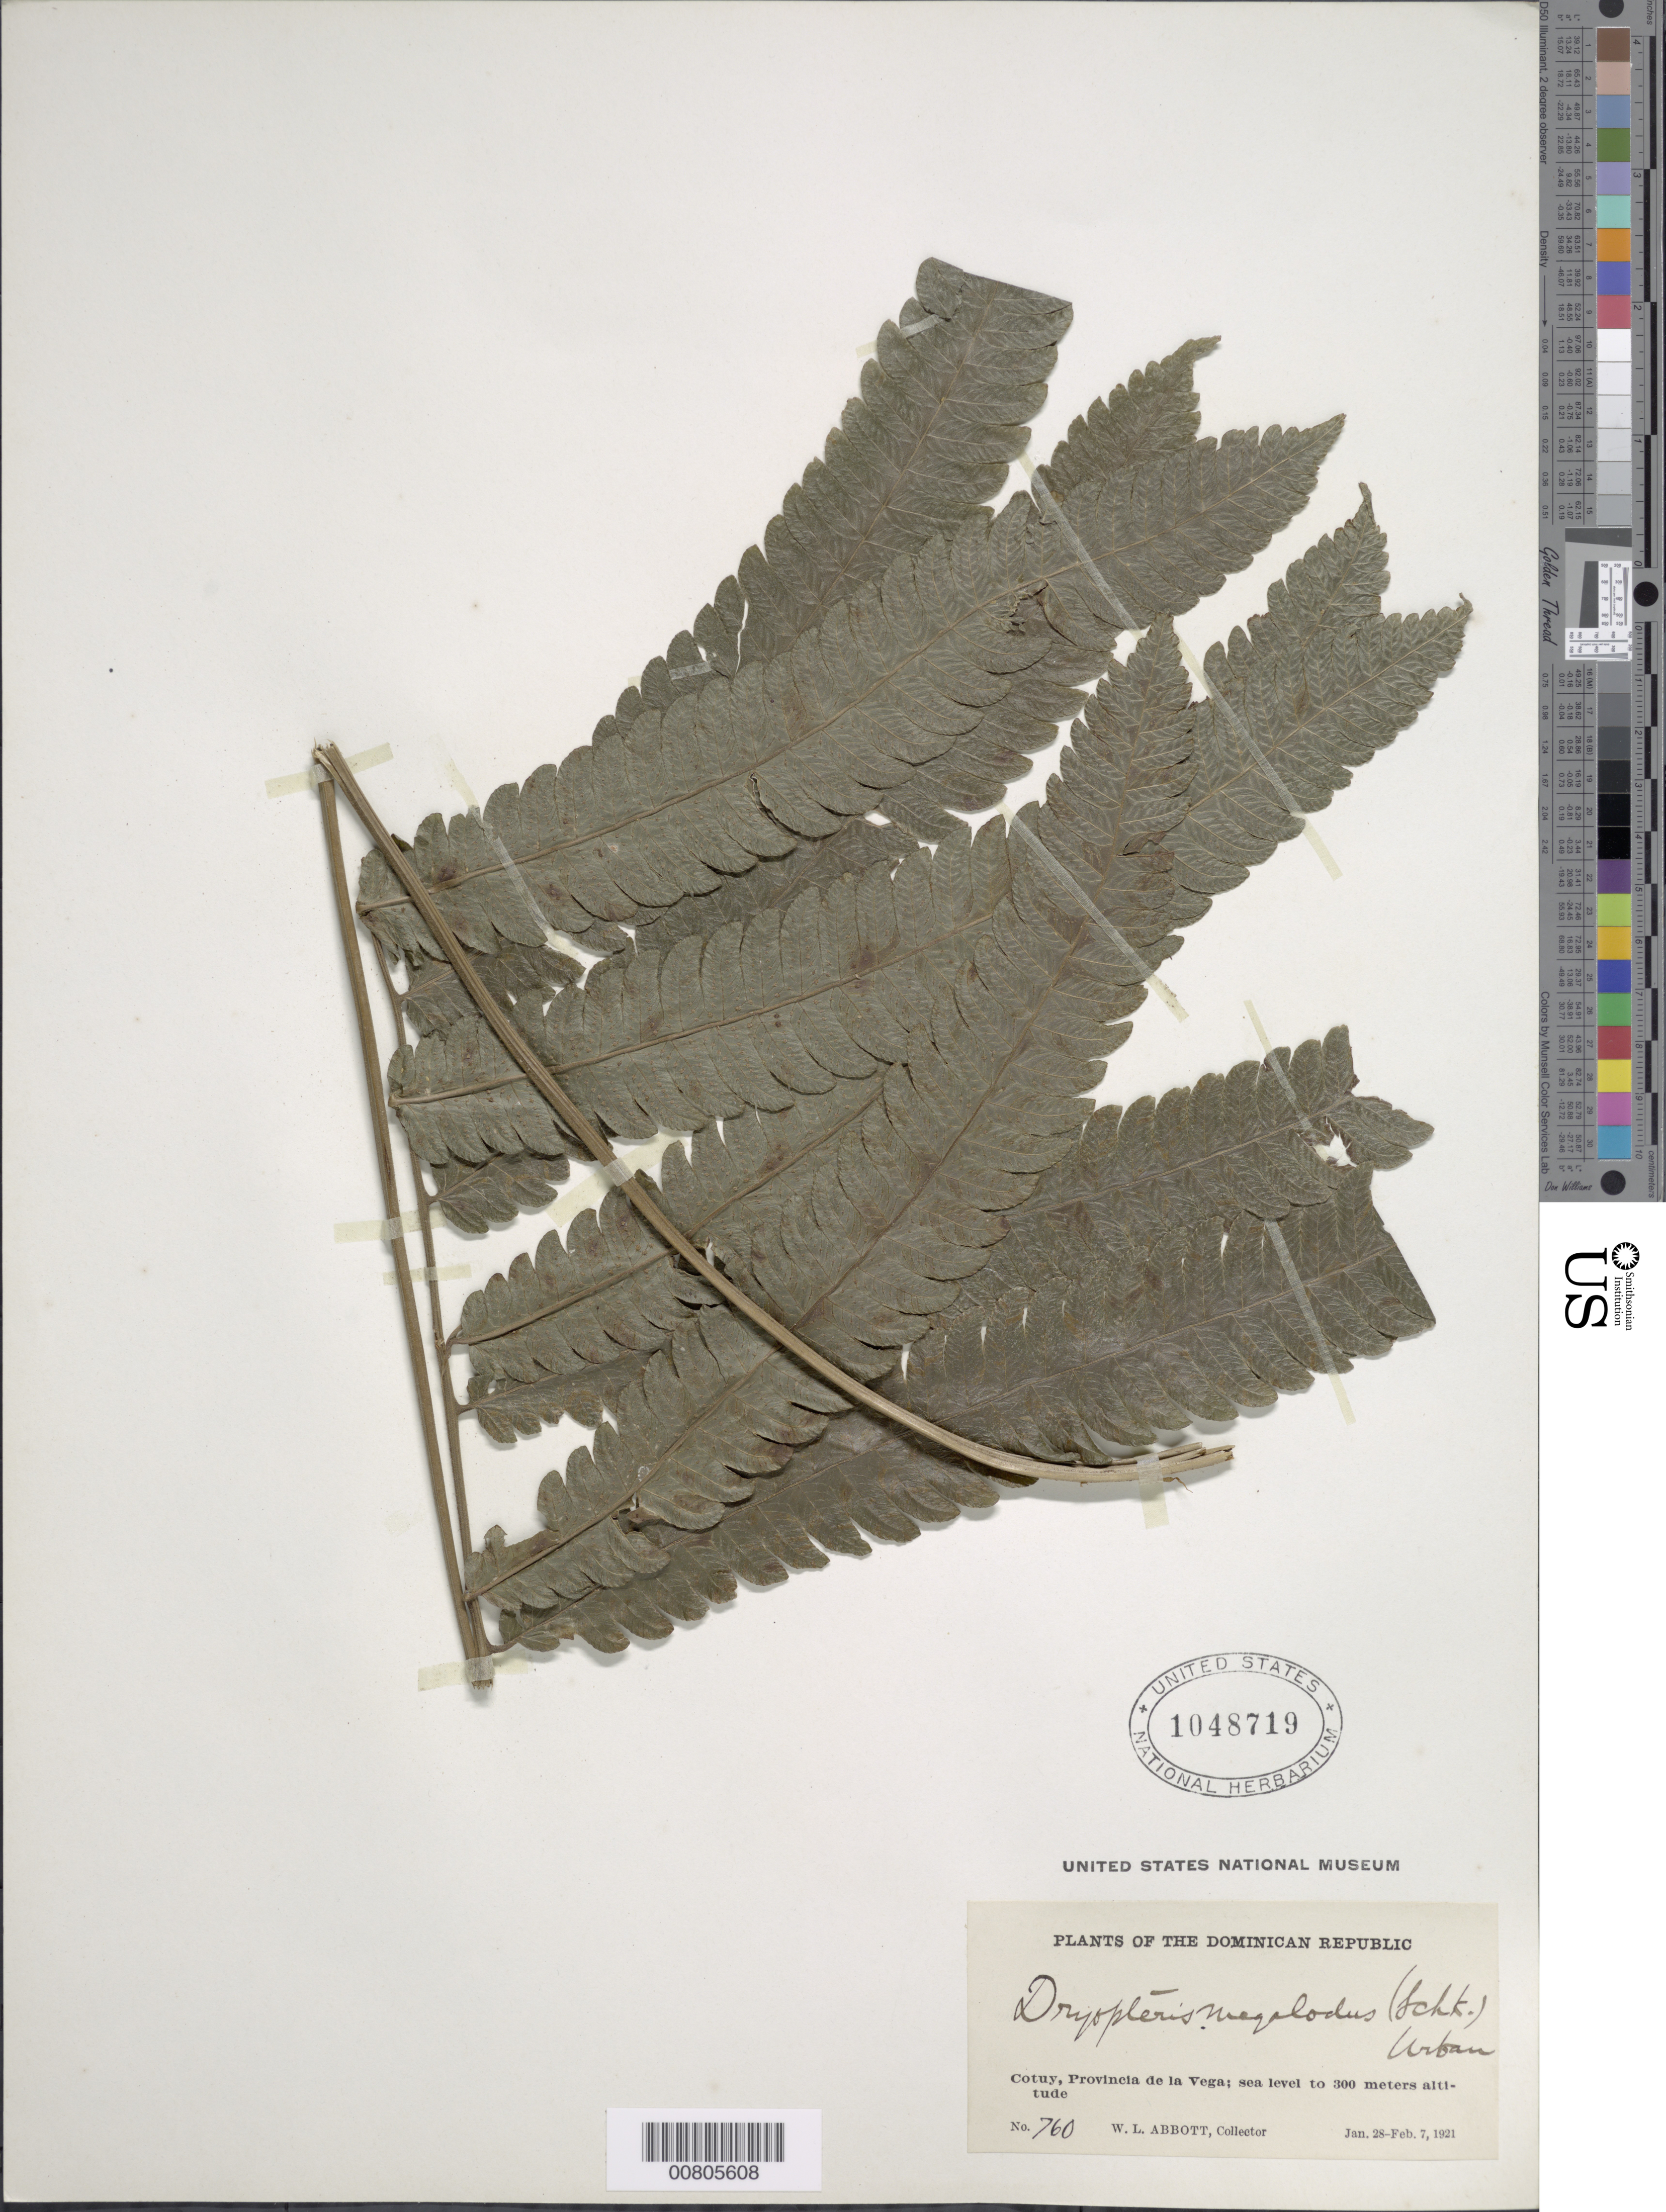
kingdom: Plantae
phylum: Tracheophyta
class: Polypodiopsida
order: Polypodiales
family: Thelypteridaceae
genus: Goniopteris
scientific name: Goniopteris pennata (Poir.) comb. nov., ined 2015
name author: (Poir.)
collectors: W. L. Abbott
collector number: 760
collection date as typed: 28 Jan 1921 to 07 Feb 1921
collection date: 1921-01-28/1921-02-07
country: Dominican Republic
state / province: La Vega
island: Hispaniola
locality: Cotuy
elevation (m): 0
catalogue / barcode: US 1048719